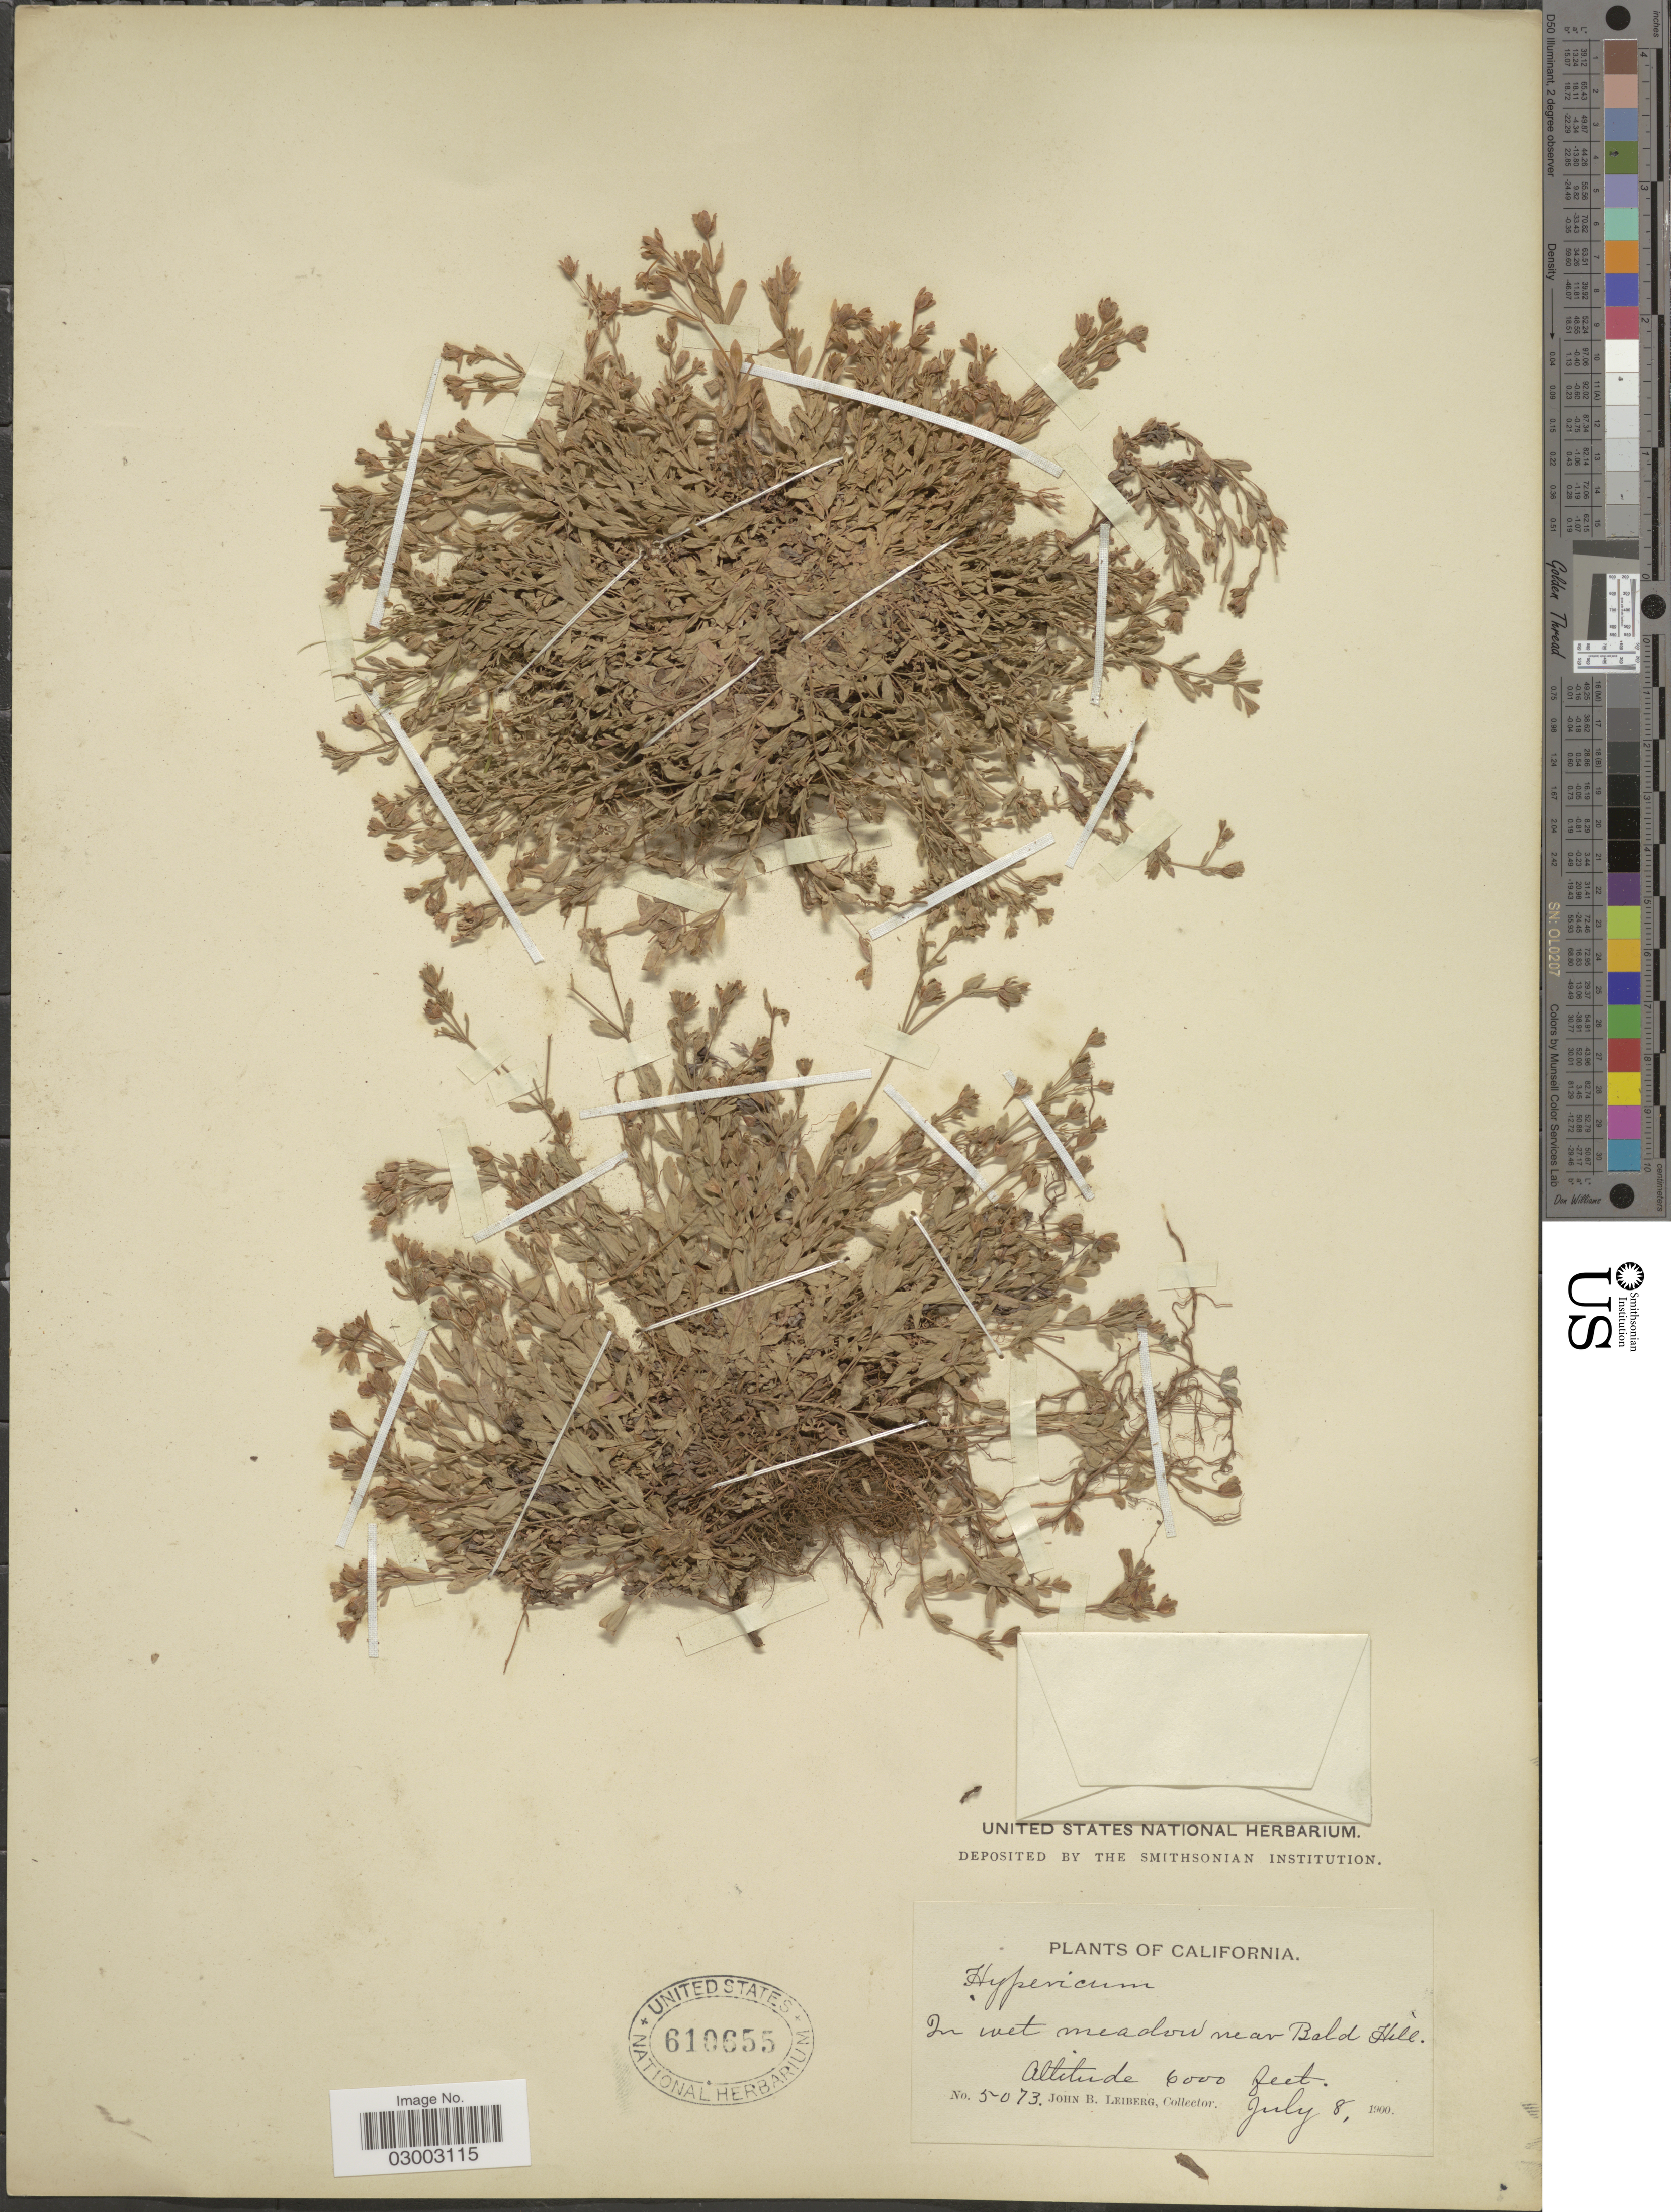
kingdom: Plantae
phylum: Tracheophyta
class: Magnoliopsida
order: Malpighiales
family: Hypericaceae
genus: Hypericum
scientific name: Hypericum sp.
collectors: J. B. Leiberg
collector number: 5073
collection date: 1900-07-08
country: United States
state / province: California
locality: In wet meadow near Bald Hell.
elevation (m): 1829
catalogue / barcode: US 610655